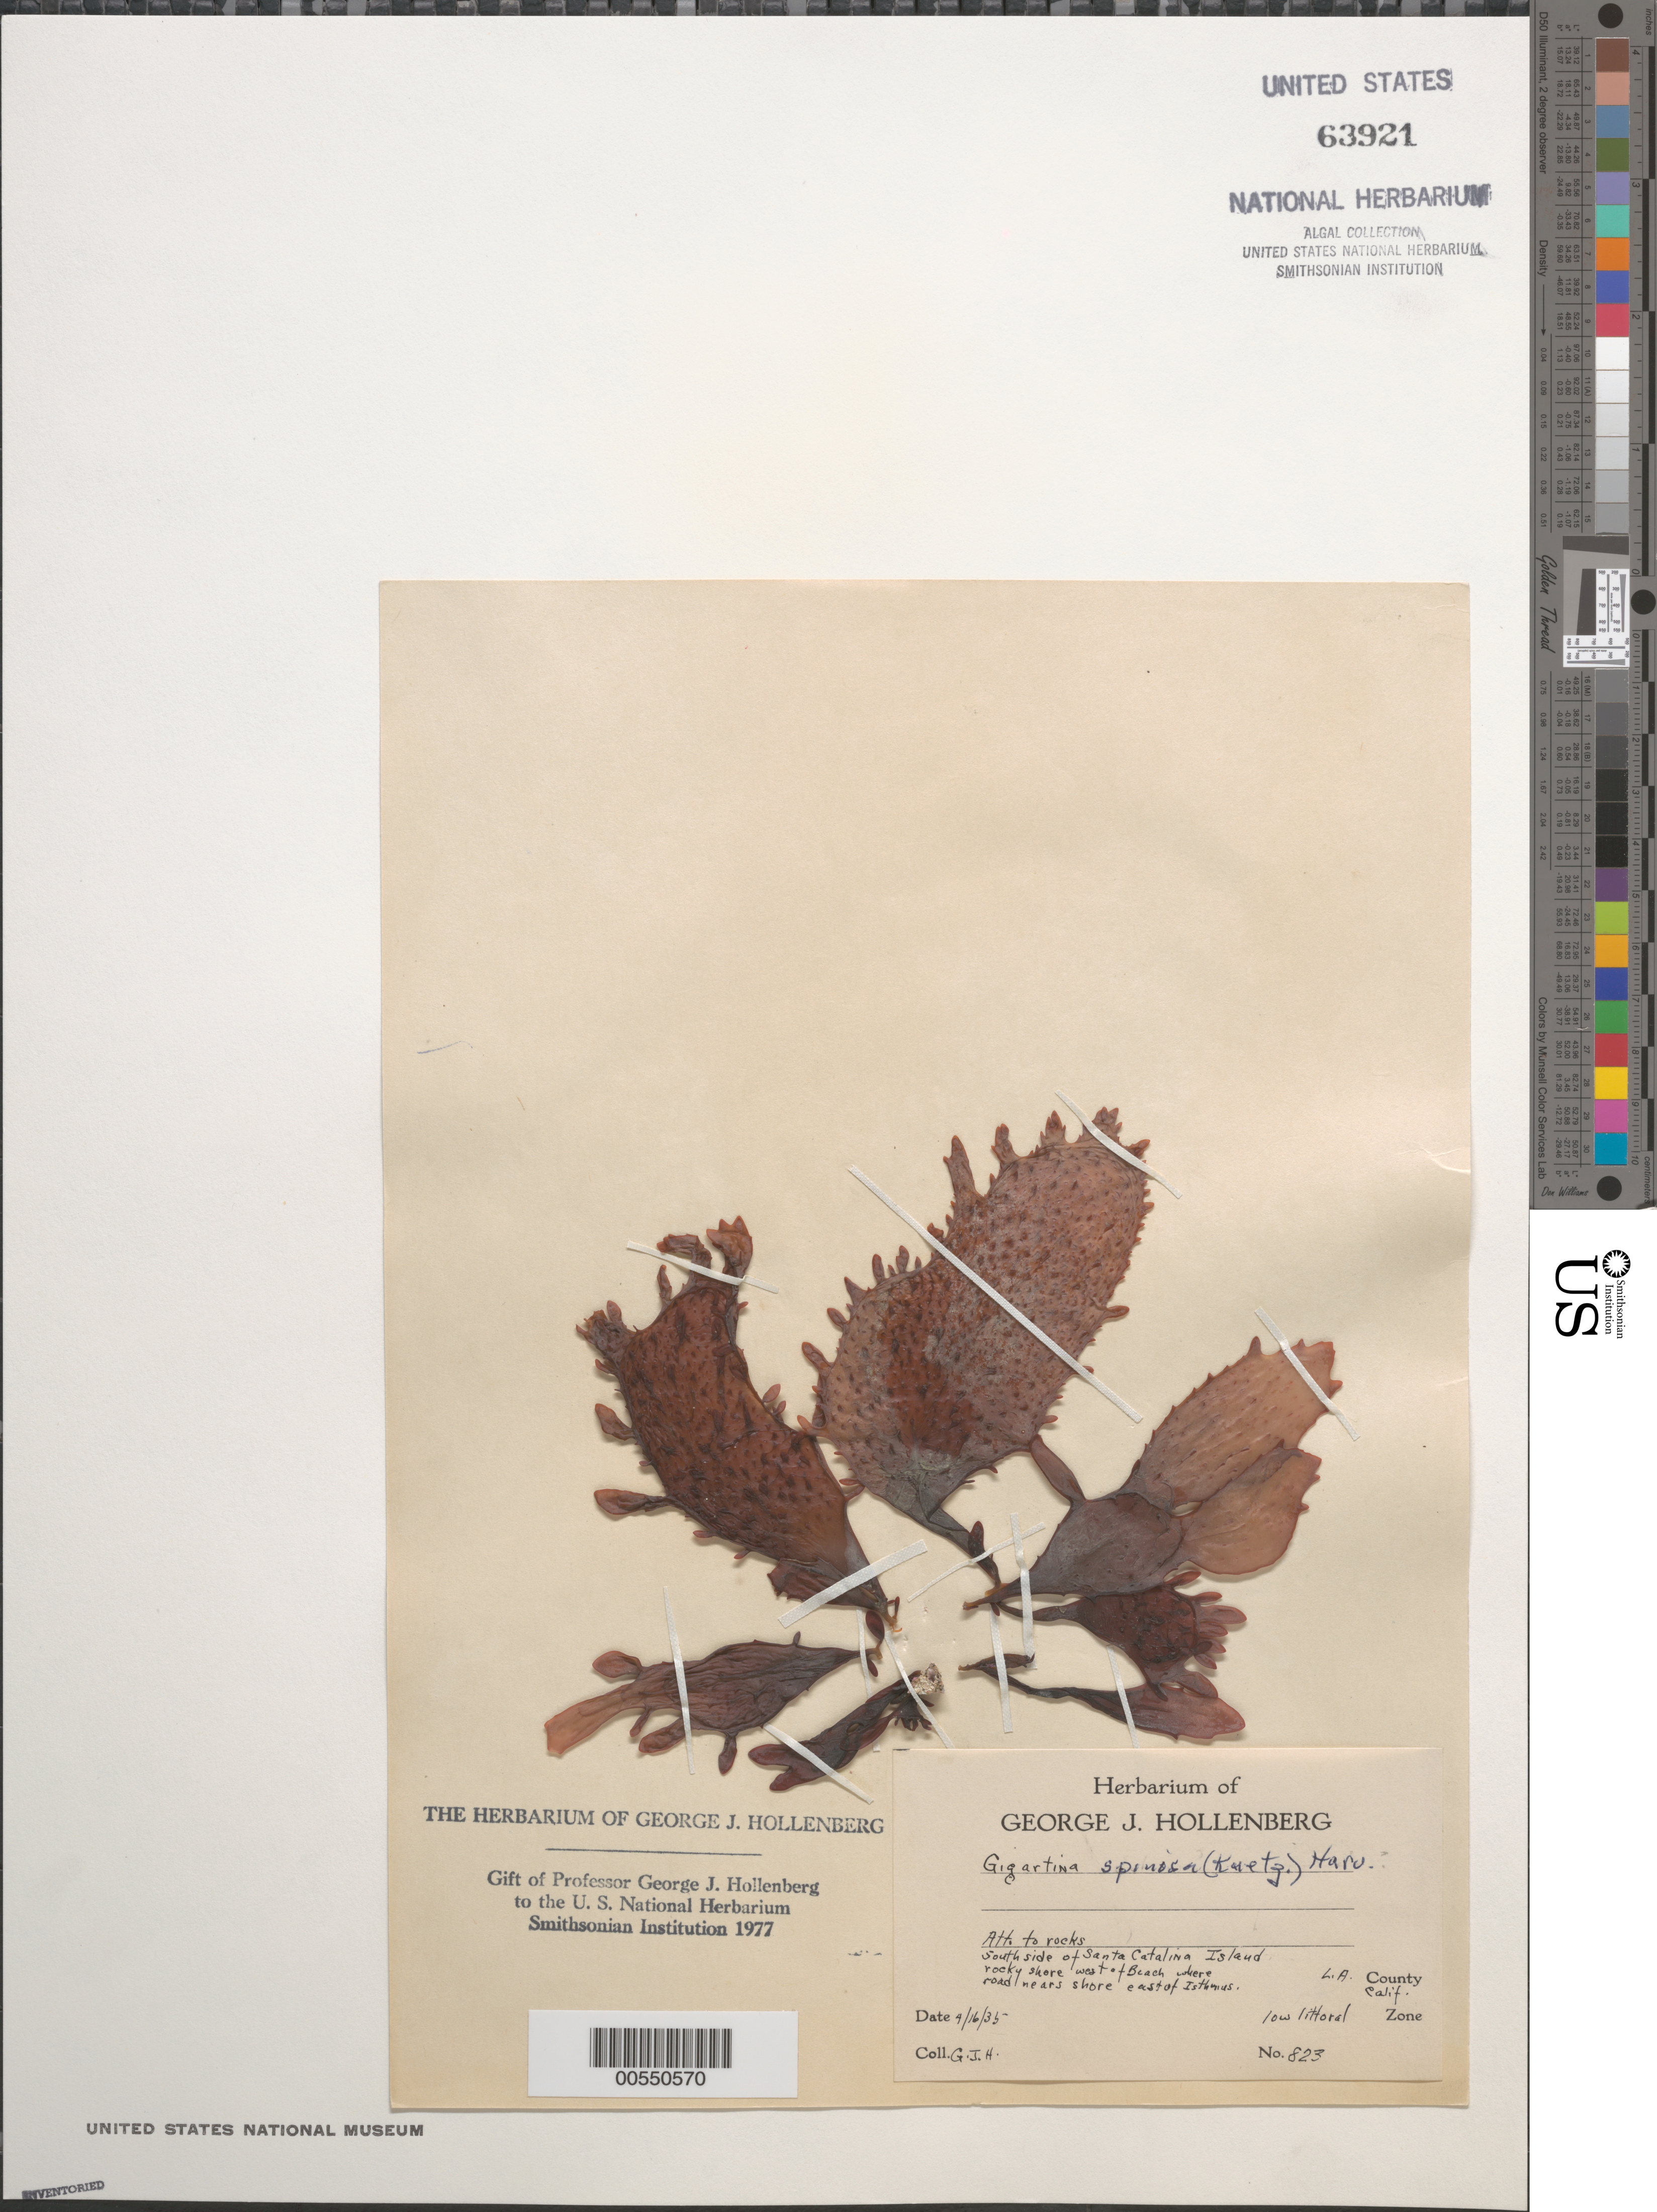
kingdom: Plantae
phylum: Rhodophyta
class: Florideophyceae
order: Gigartinales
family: Gigartinaceae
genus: Chondracanthus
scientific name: Chondracanthus spinosus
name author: (Kütz.) Guiry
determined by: Algae name updating Project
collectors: G. Hollenberg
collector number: GJH 823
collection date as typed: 16 Apr 1935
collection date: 1935-04-16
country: United States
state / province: California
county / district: Los Angeles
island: Santa Catalina Island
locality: East of Isthmus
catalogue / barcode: US 63921